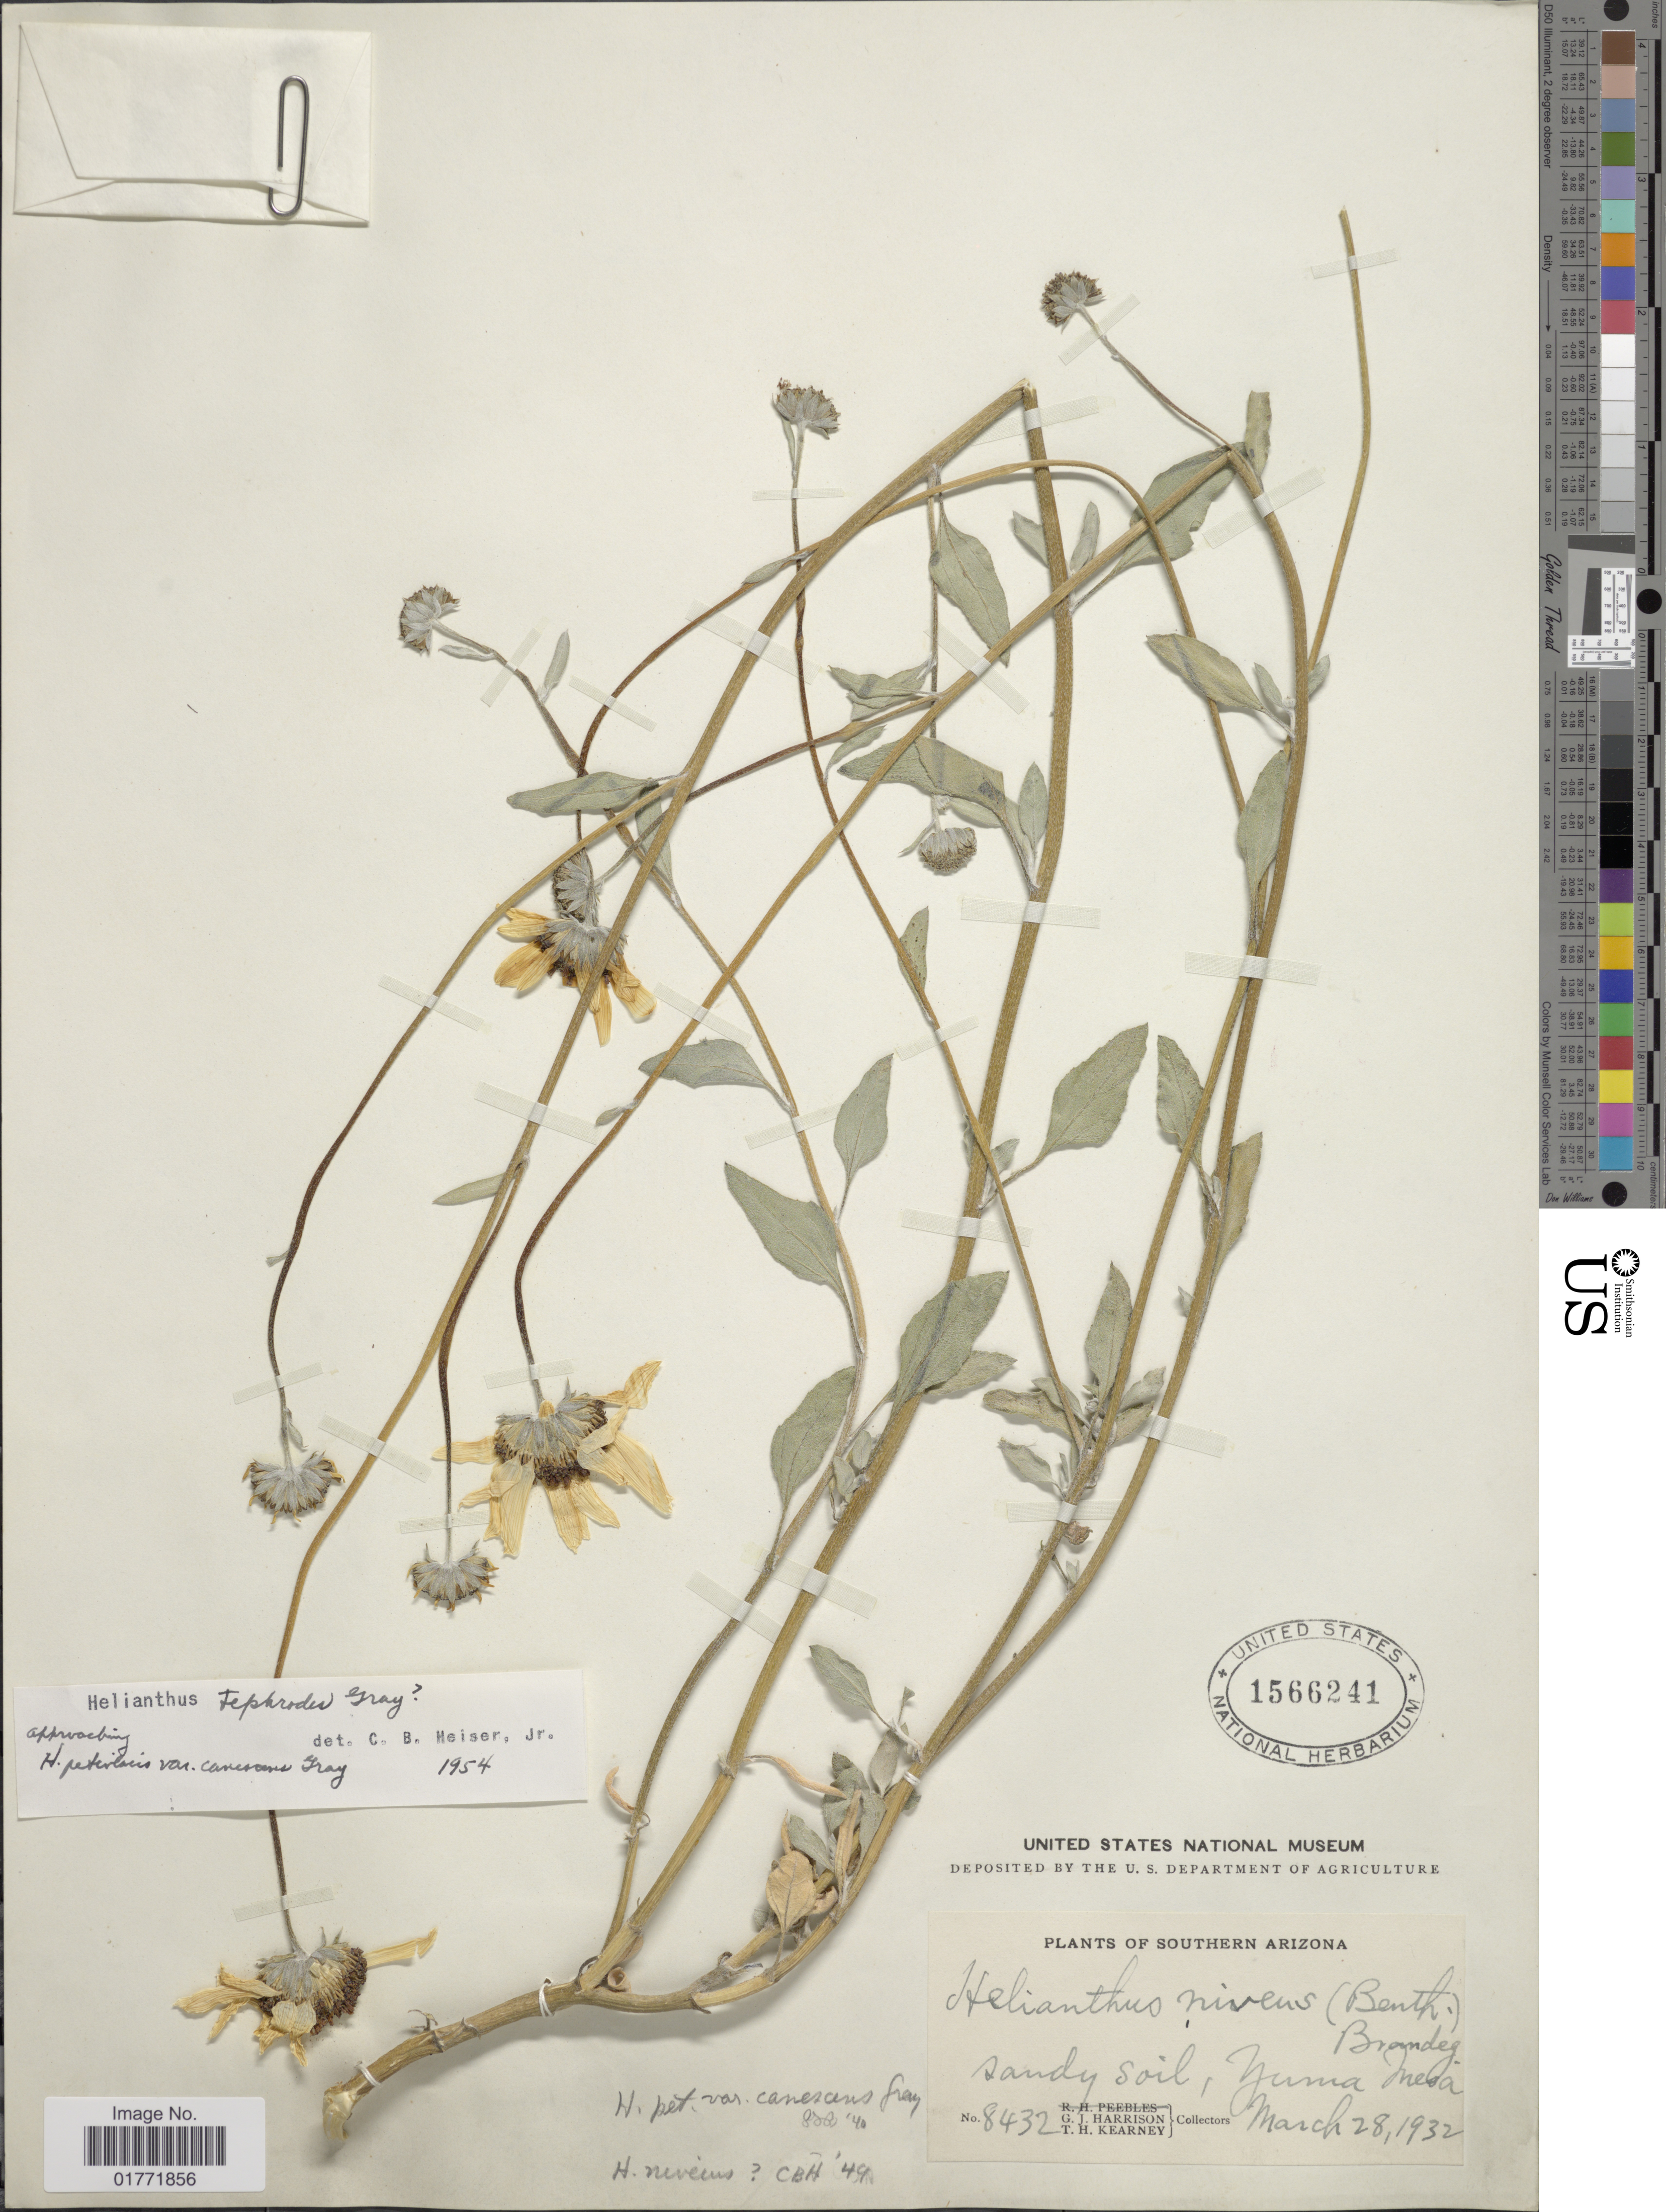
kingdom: Plantae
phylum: Tracheophyta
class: Magnoliopsida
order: Asterales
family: Asteraceae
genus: Helianthus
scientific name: Helianthus tephrodes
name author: A. Gray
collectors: G. J. Harrison & T. H. Kearney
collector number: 8532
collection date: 1932-03-28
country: United States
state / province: Arizona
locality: Southern Arziona. Yuma Mesa.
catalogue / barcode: US 1566241